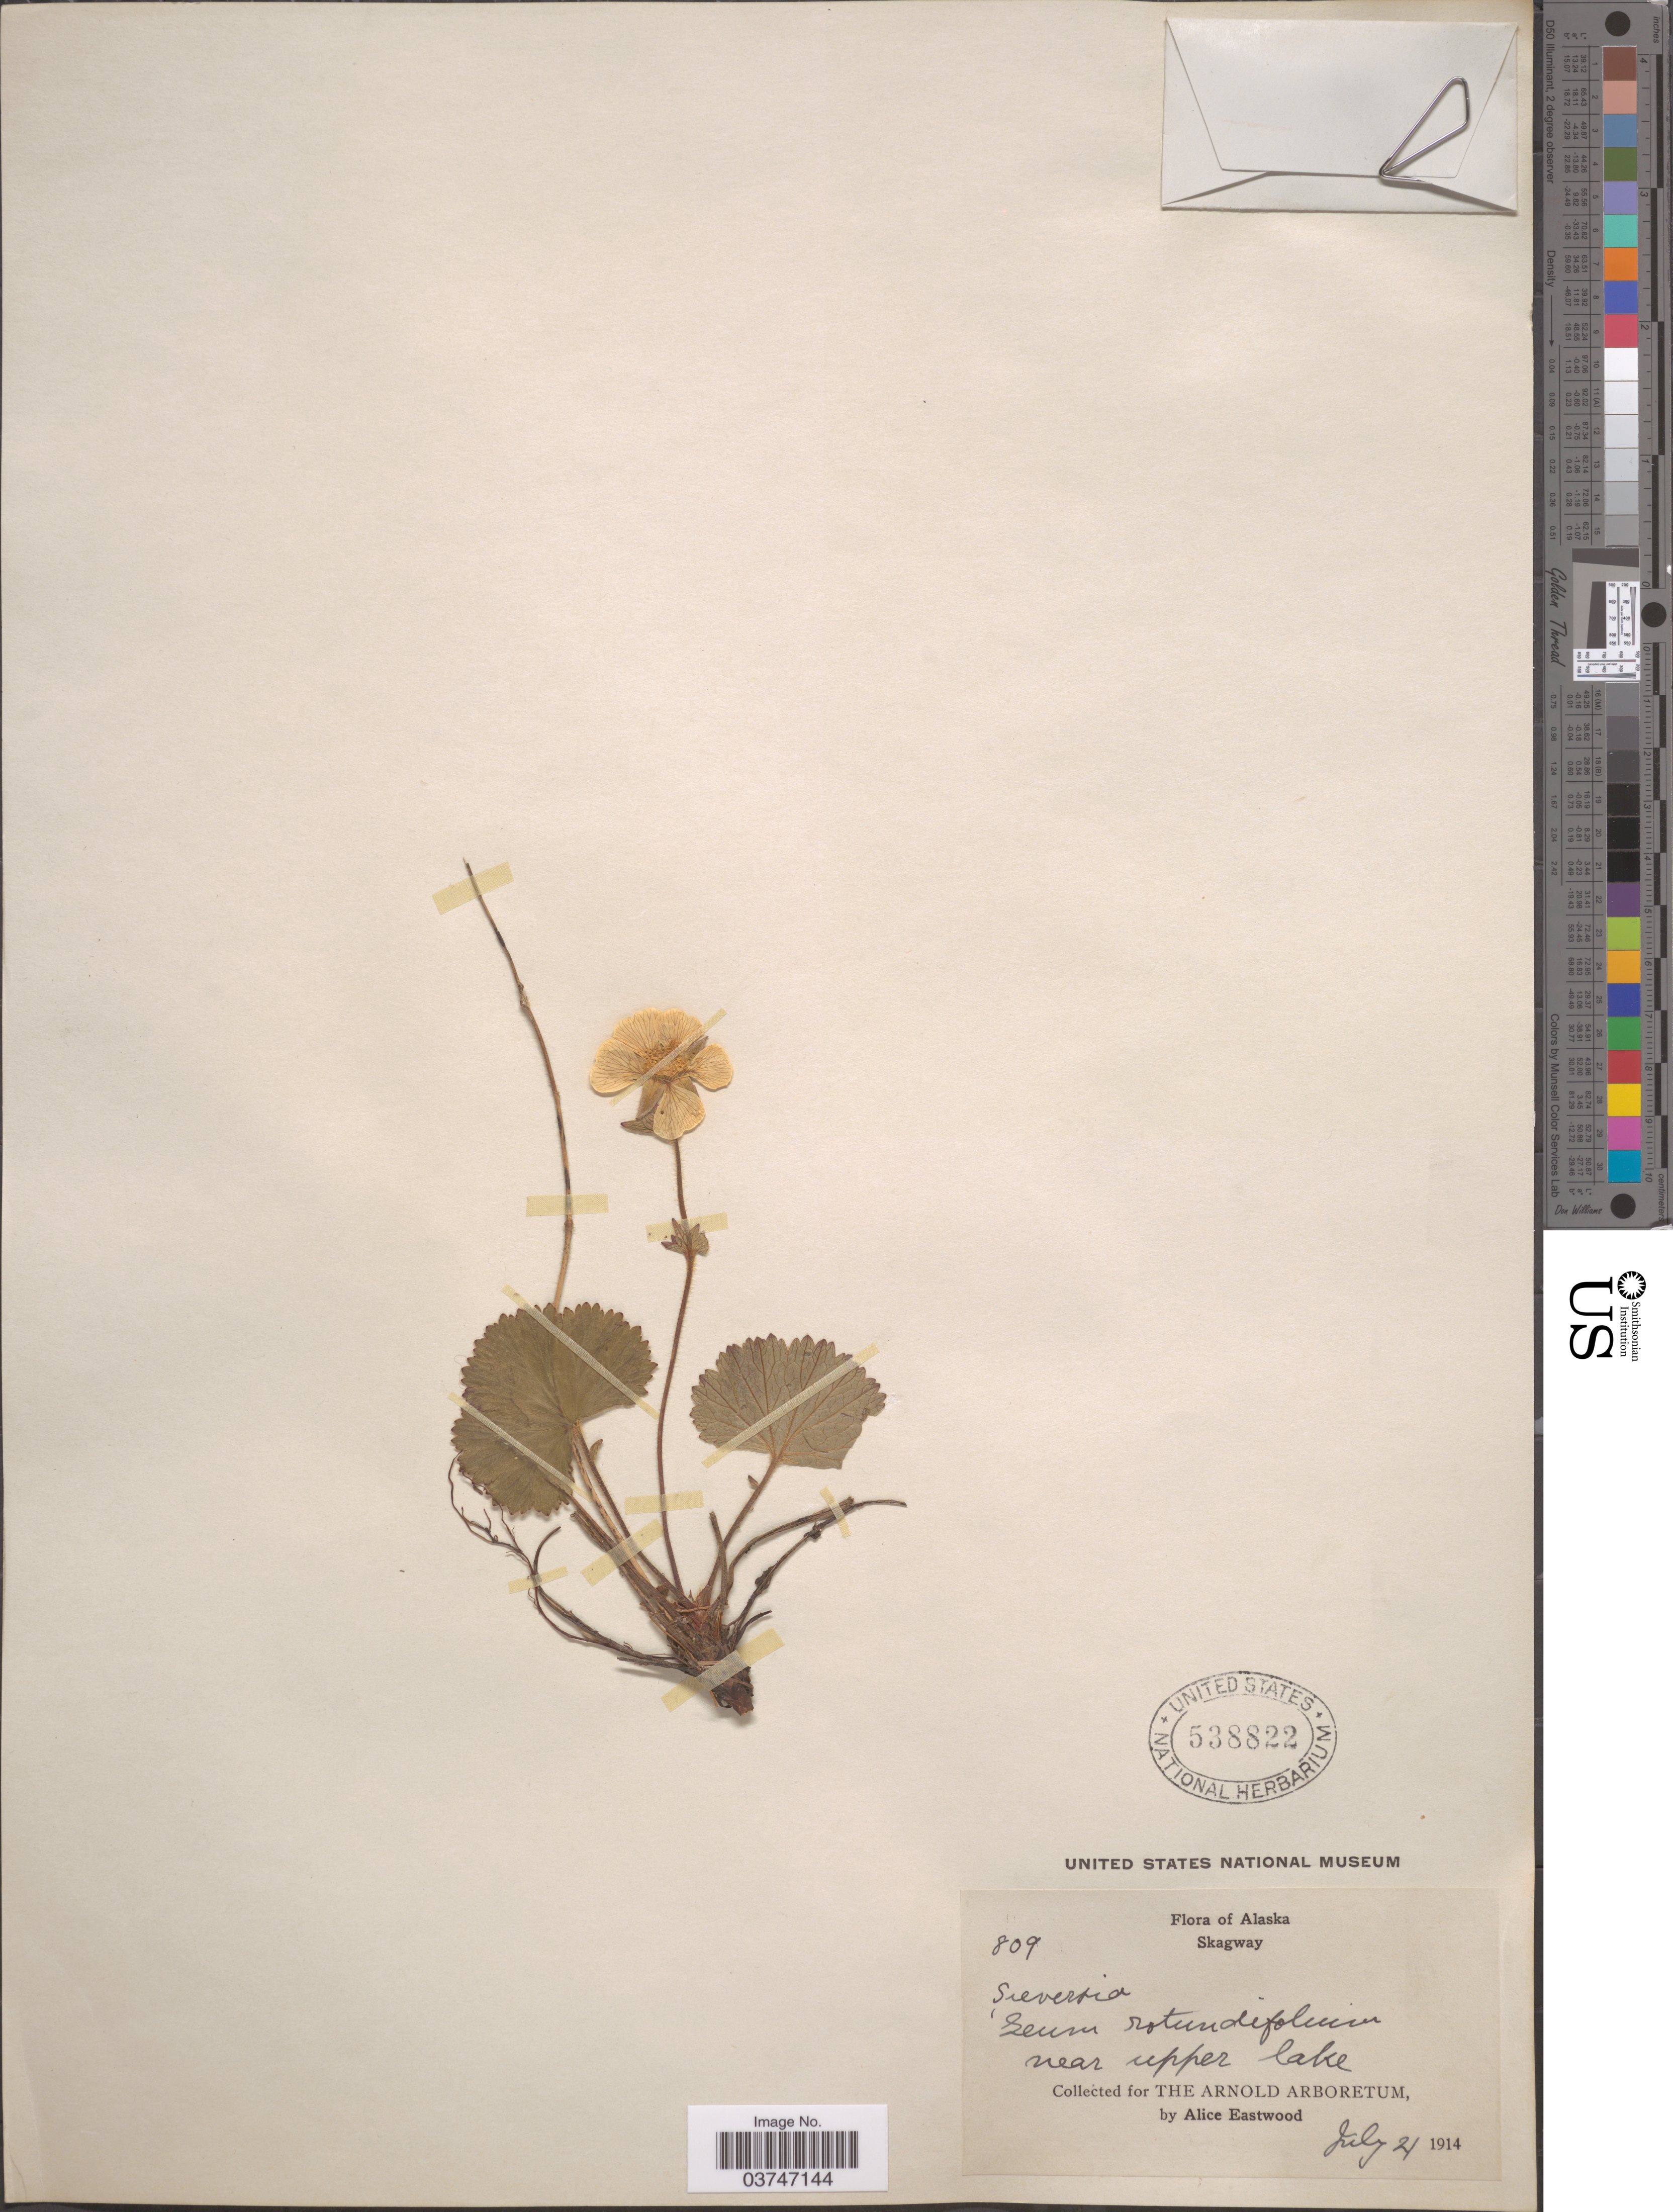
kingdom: Plantae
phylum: Tracheophyta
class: Magnoliopsida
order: Rosales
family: Rosaceae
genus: Geum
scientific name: Geum calthifolium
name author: Menzies ex Sm.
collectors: A. Eastwood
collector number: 809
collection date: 1914-07-21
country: United States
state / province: Alaska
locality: Skagway. Near upper lake.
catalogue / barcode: US 538822